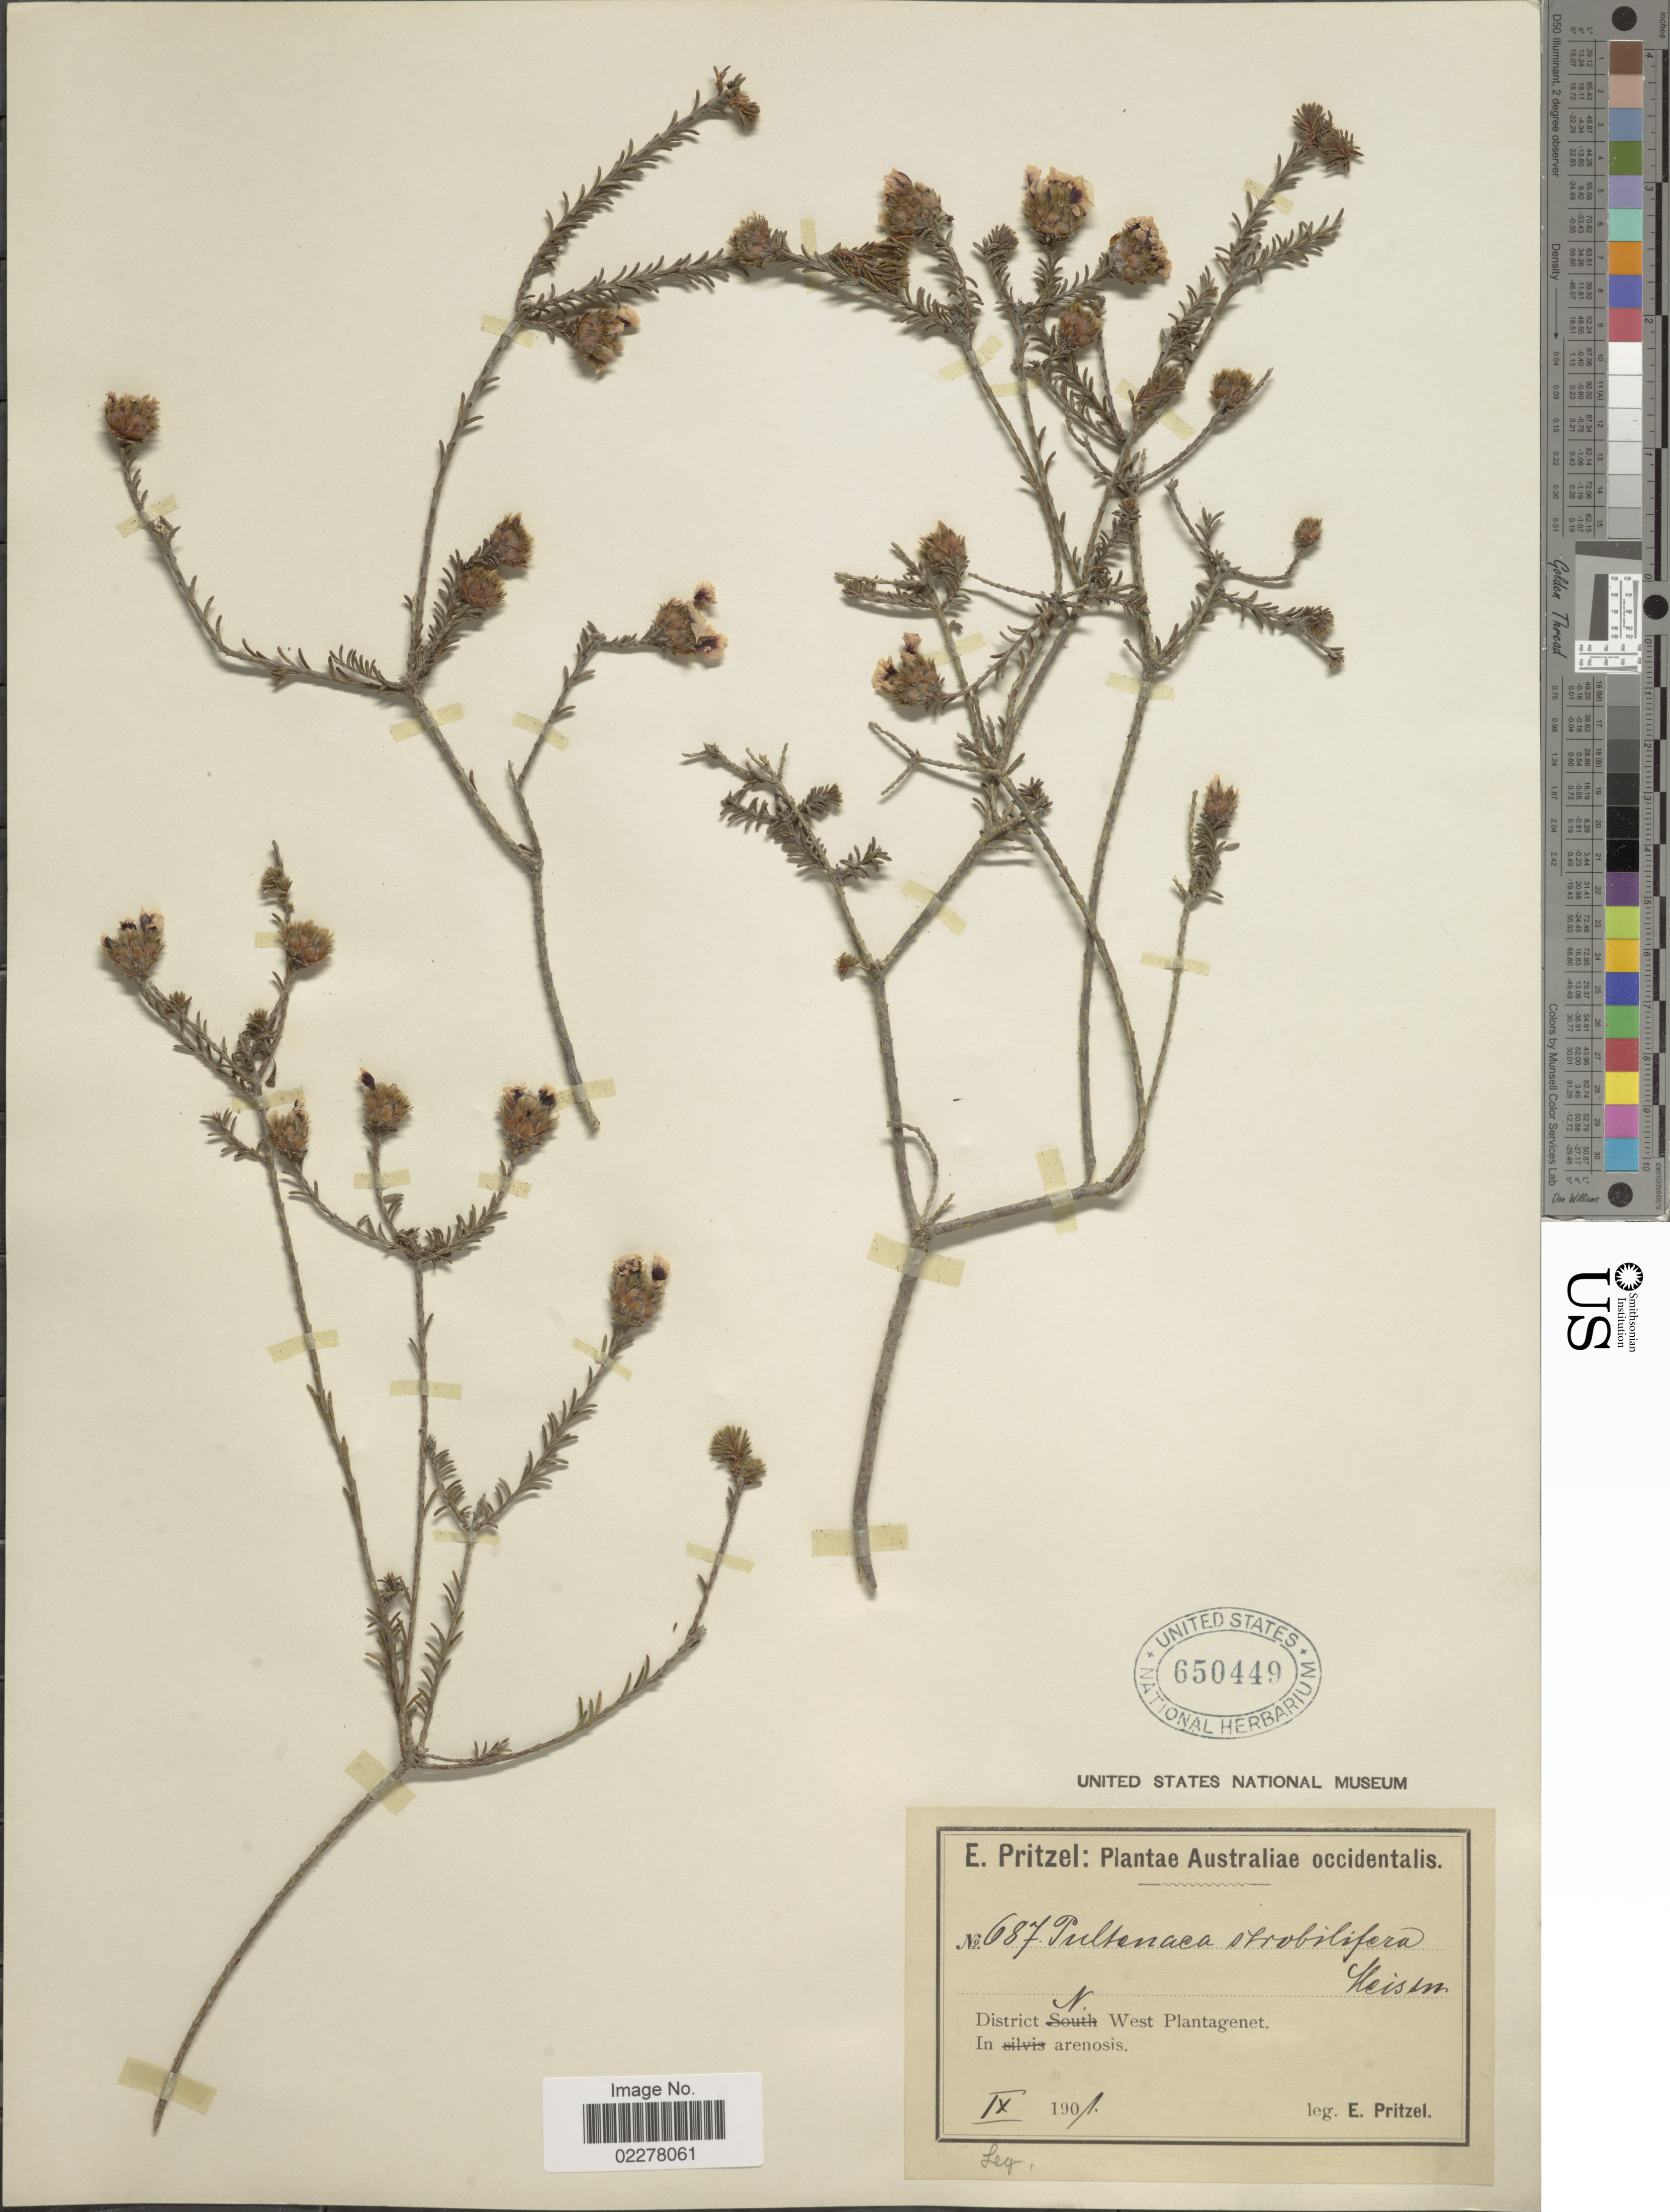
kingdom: Plantae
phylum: Tracheophyta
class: Magnoliopsida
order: Fabales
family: Fabaceae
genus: Pultenaea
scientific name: Pultenaea strobilifera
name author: Meissner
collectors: E. G. Pritzel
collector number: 687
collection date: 1901-09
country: Australia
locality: Australiae occidentalis. District N. West Plantagenet.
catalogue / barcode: US 650449